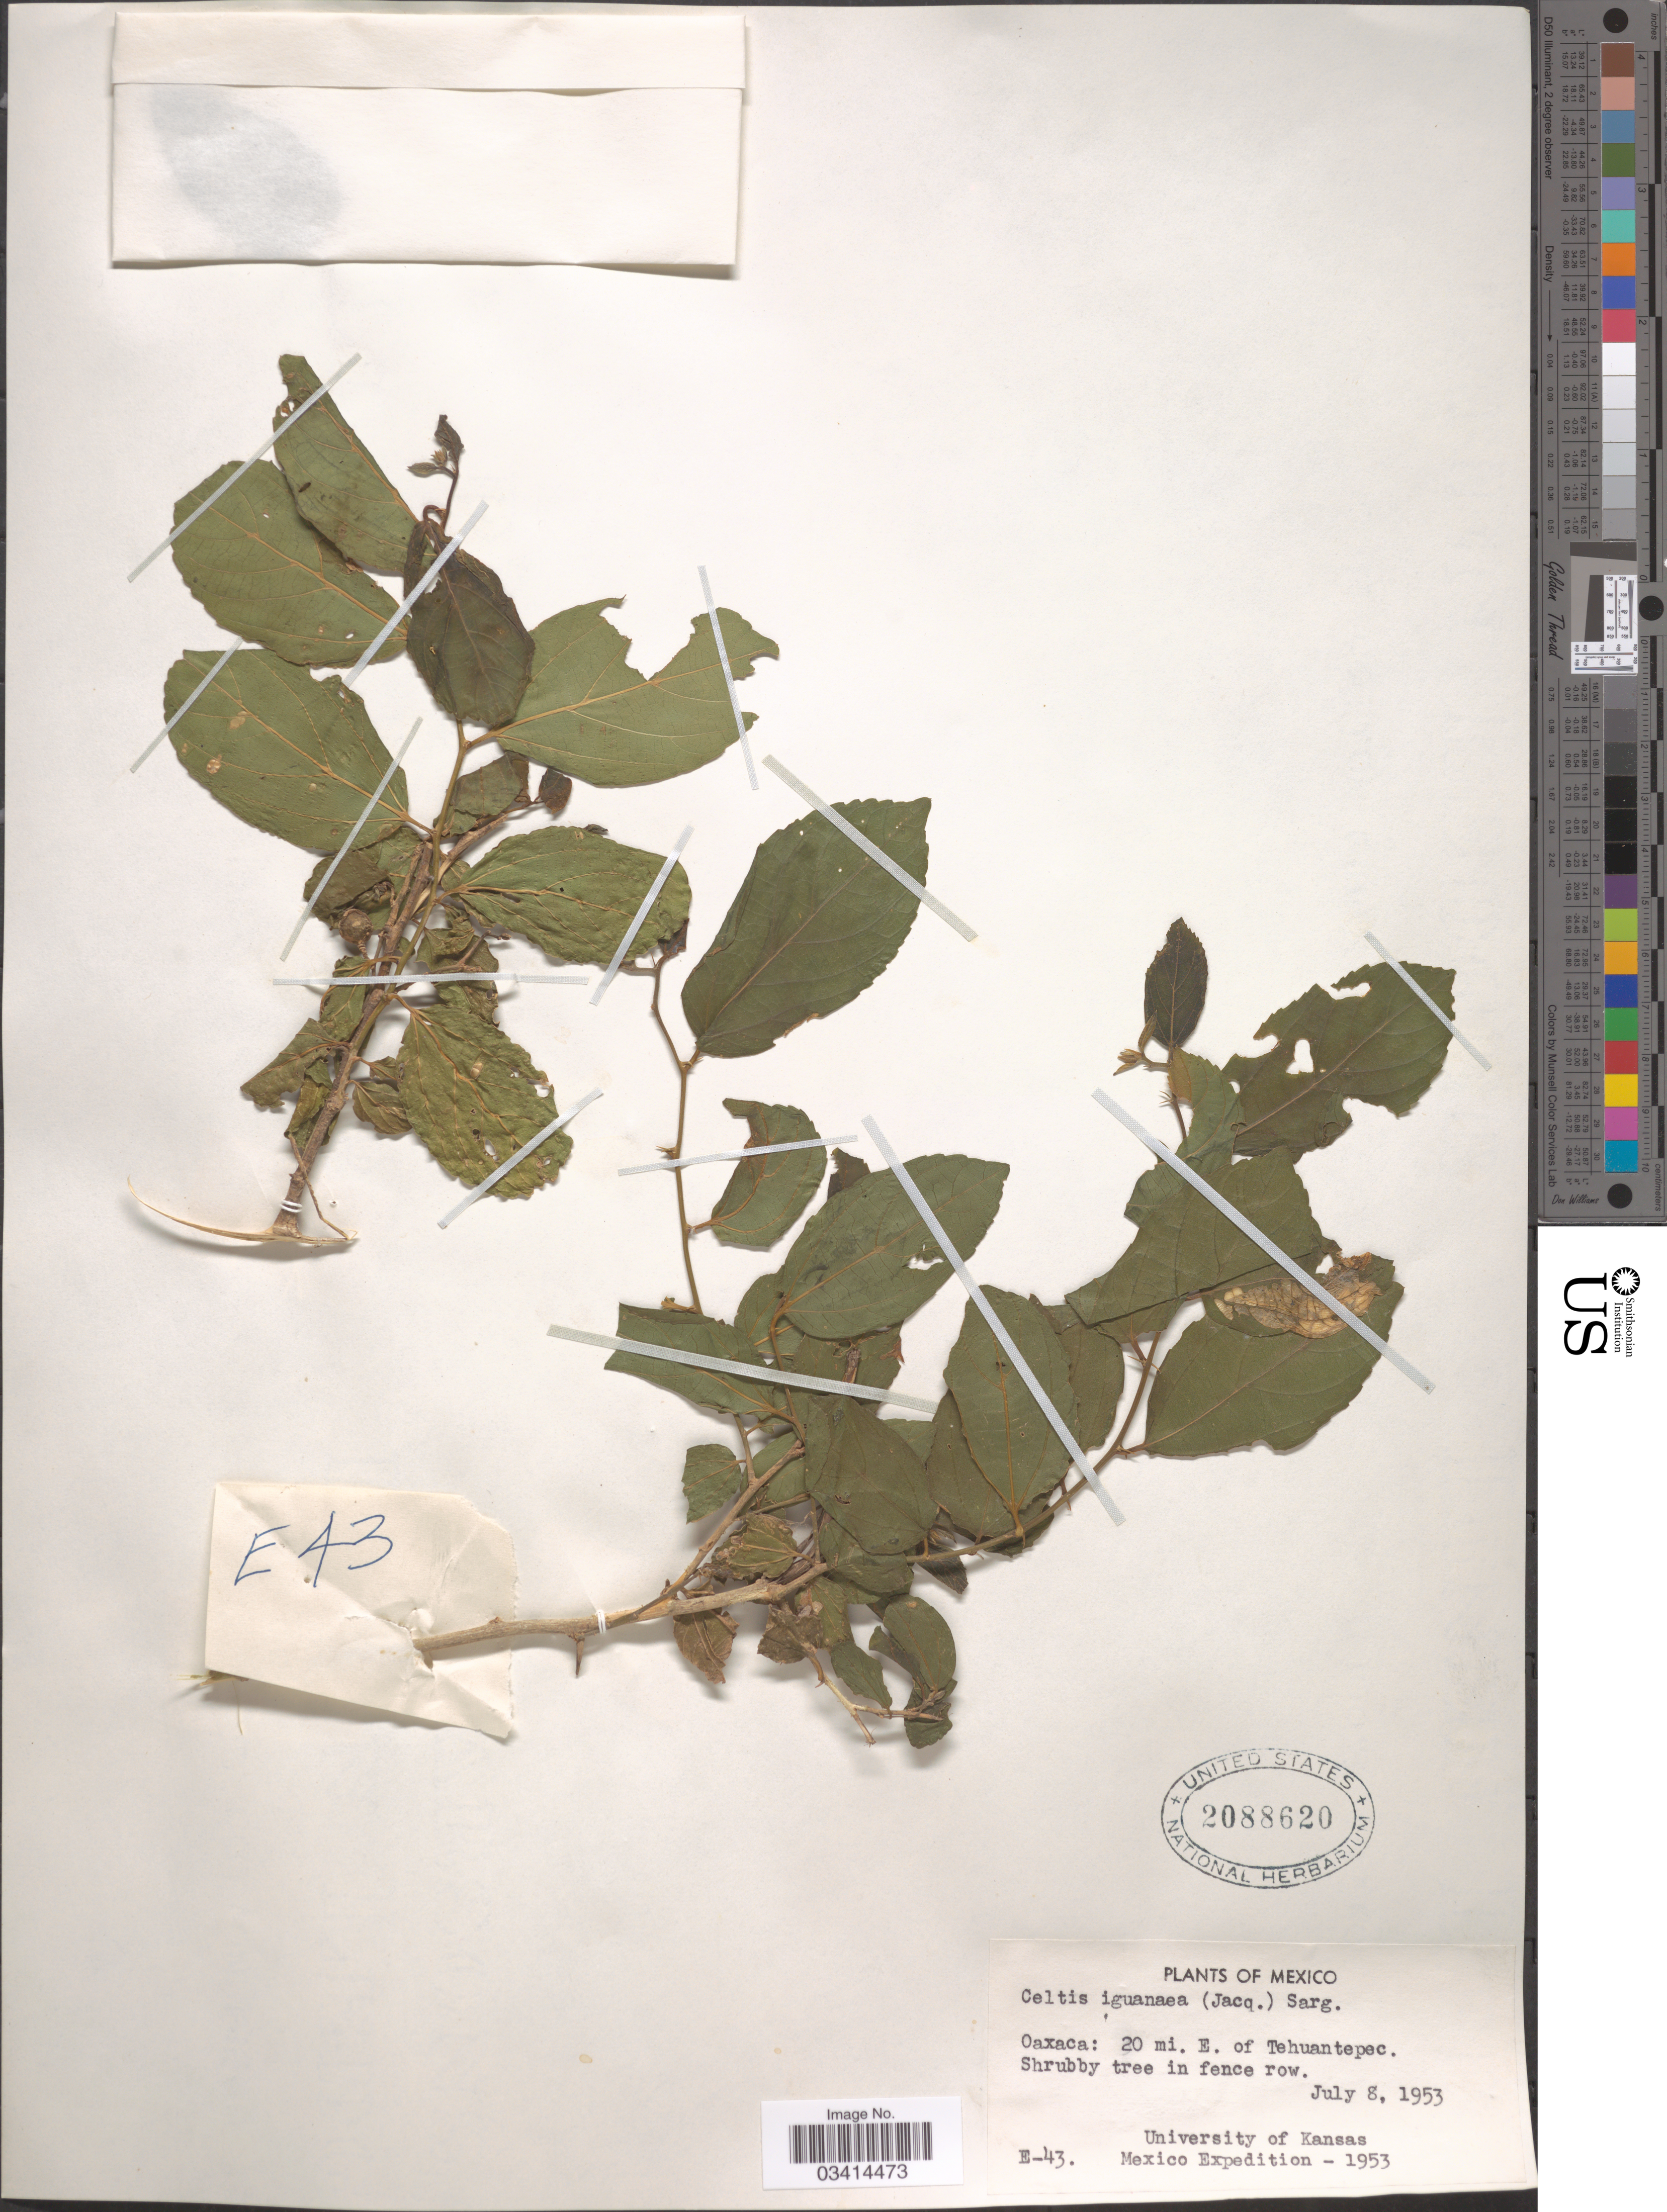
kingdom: Plantae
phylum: Tracheophyta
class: Magnoliopsida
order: Rosales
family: Cannabaceae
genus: Celtis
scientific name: Celtis iguanaea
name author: (Jacq.) Sarg.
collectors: University of Kansas Mexico Expedition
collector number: E-43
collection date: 1953-07-08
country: Mexico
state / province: Oaxaca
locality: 20 mi. E. of Tehuantepec.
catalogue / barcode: US 2088620